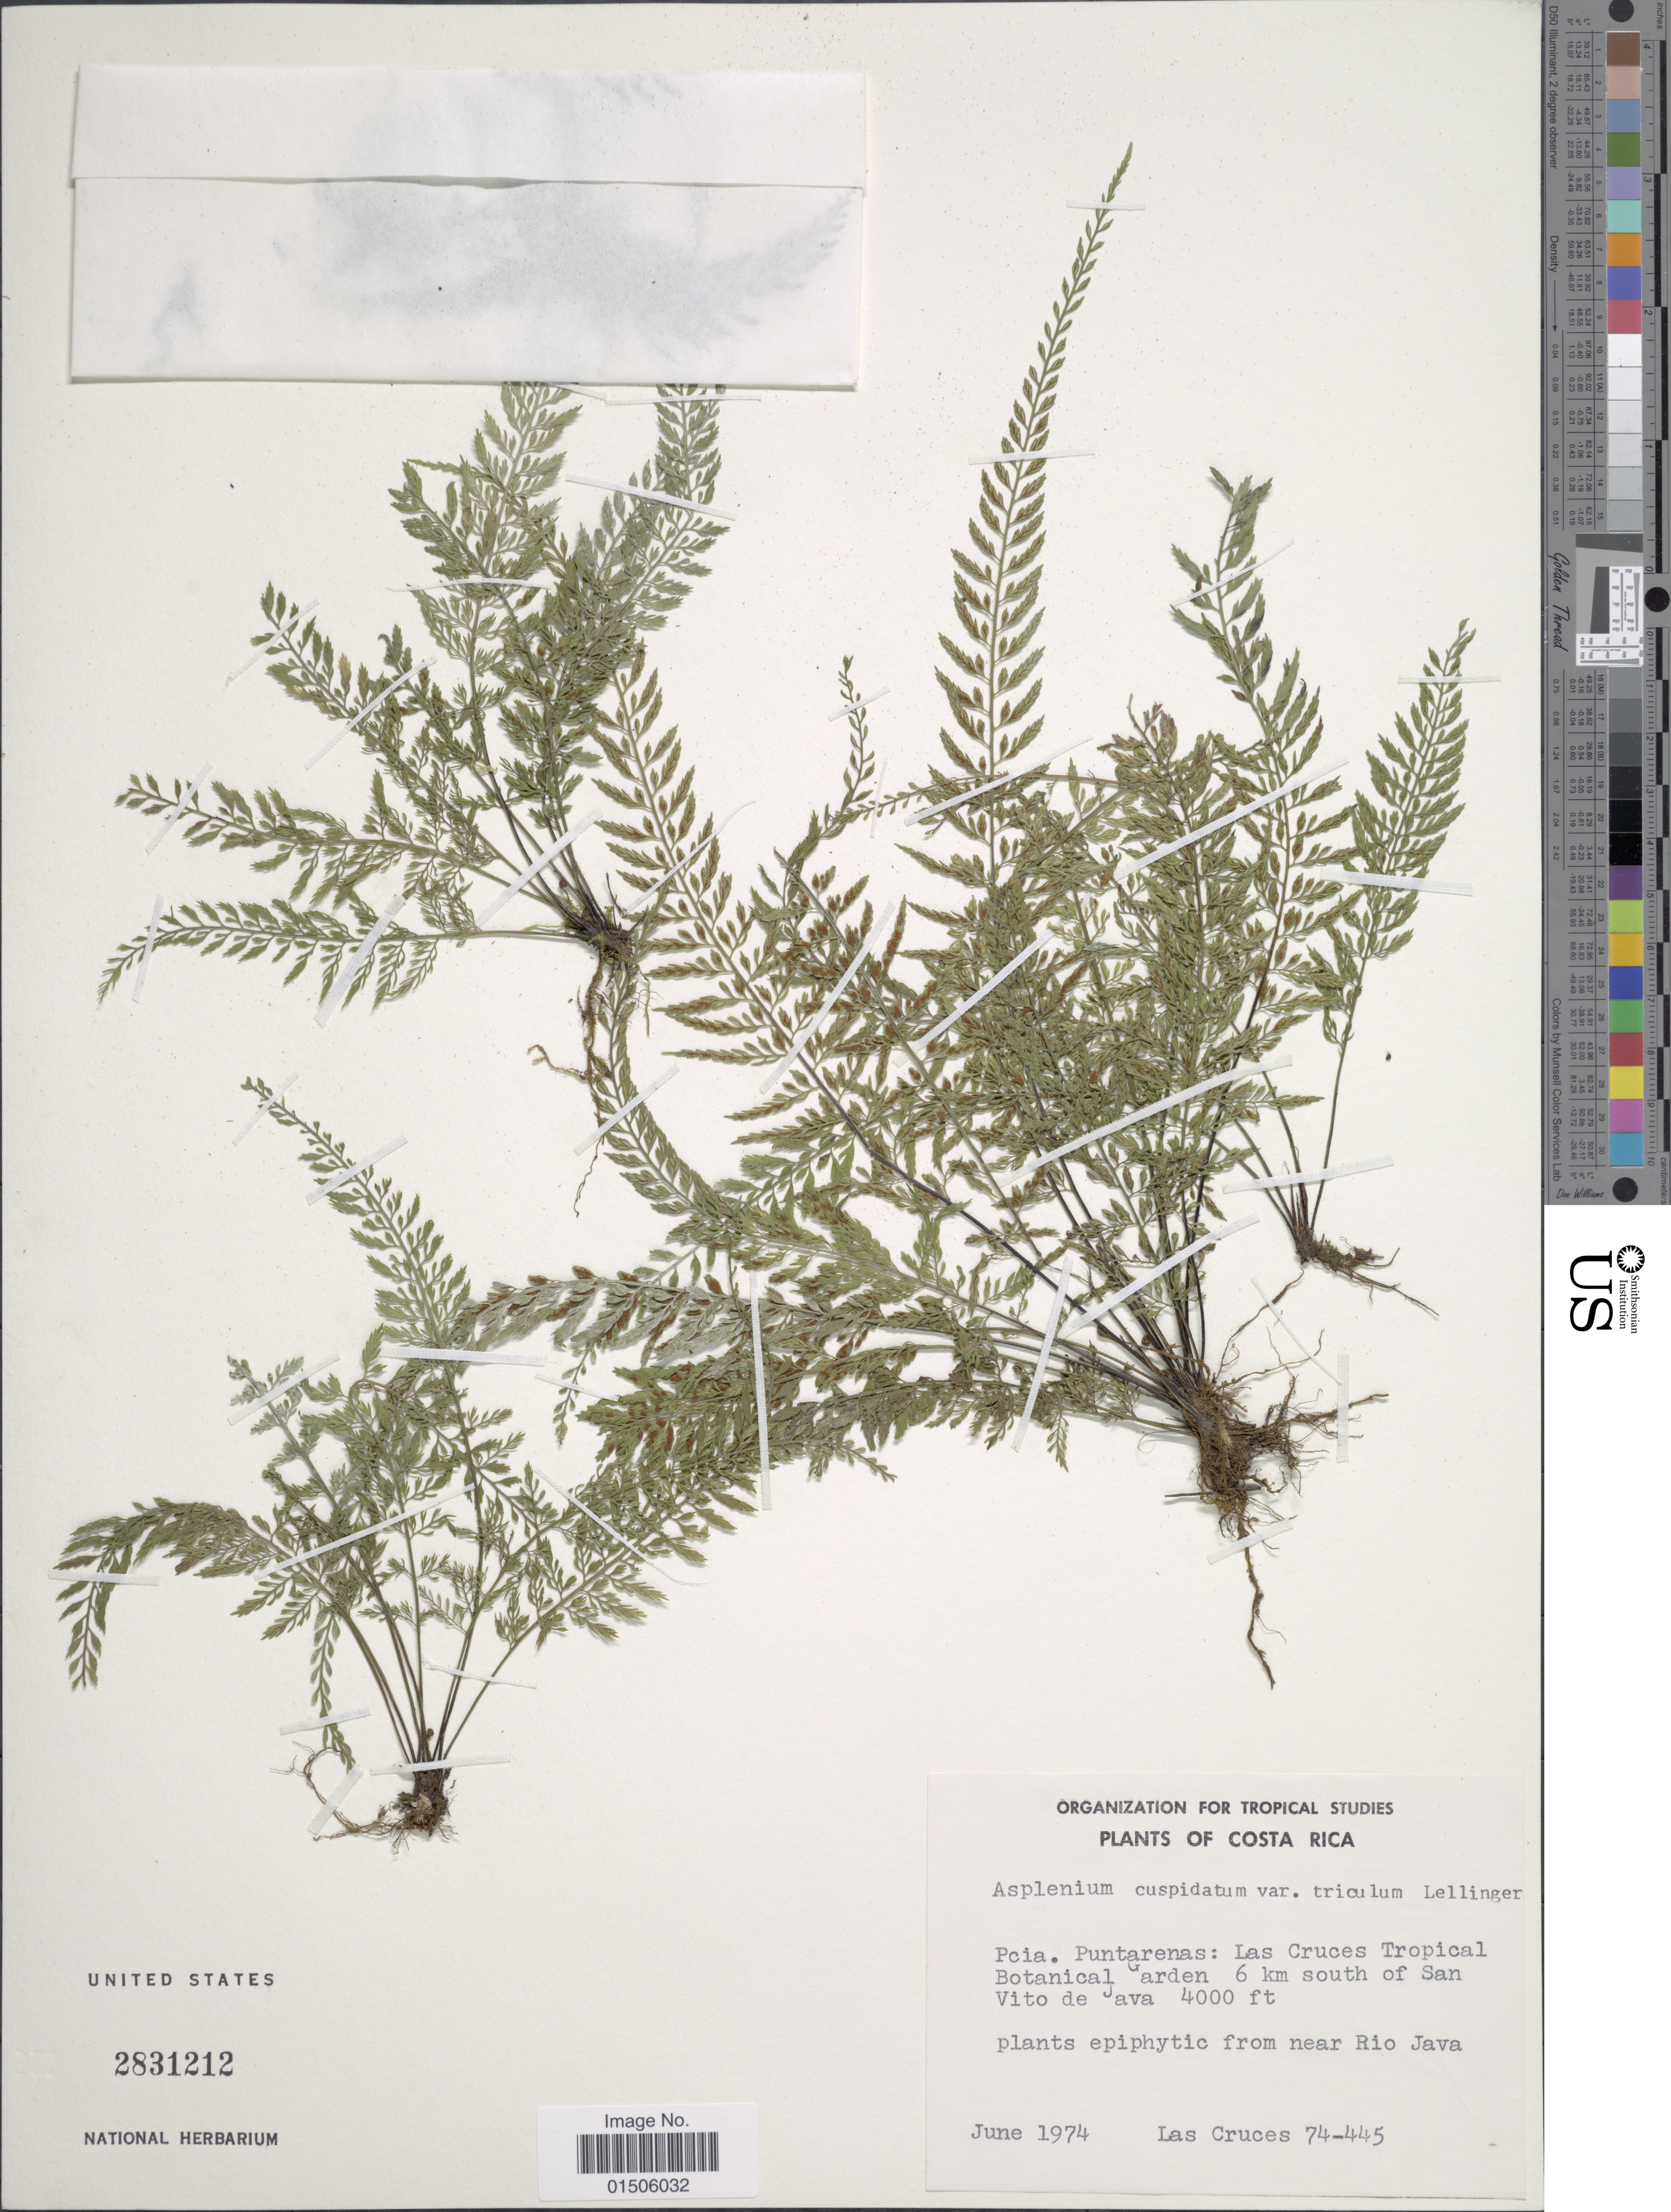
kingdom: Plantae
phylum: Tracheophyta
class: Polypodiopsida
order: Polypodiales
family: Aspleniaceae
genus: Asplenium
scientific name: Asplenium cuspidatum var. triculum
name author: Lellinger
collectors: Las Cruces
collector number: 74-445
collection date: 1974-06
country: Costa Rica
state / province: Puntarenas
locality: Pcia. Puntarenas: Las Cruces Tropical Botanical Garden 6 km south of San Vito de Java. Near Rio Java.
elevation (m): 1219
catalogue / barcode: US 2831212